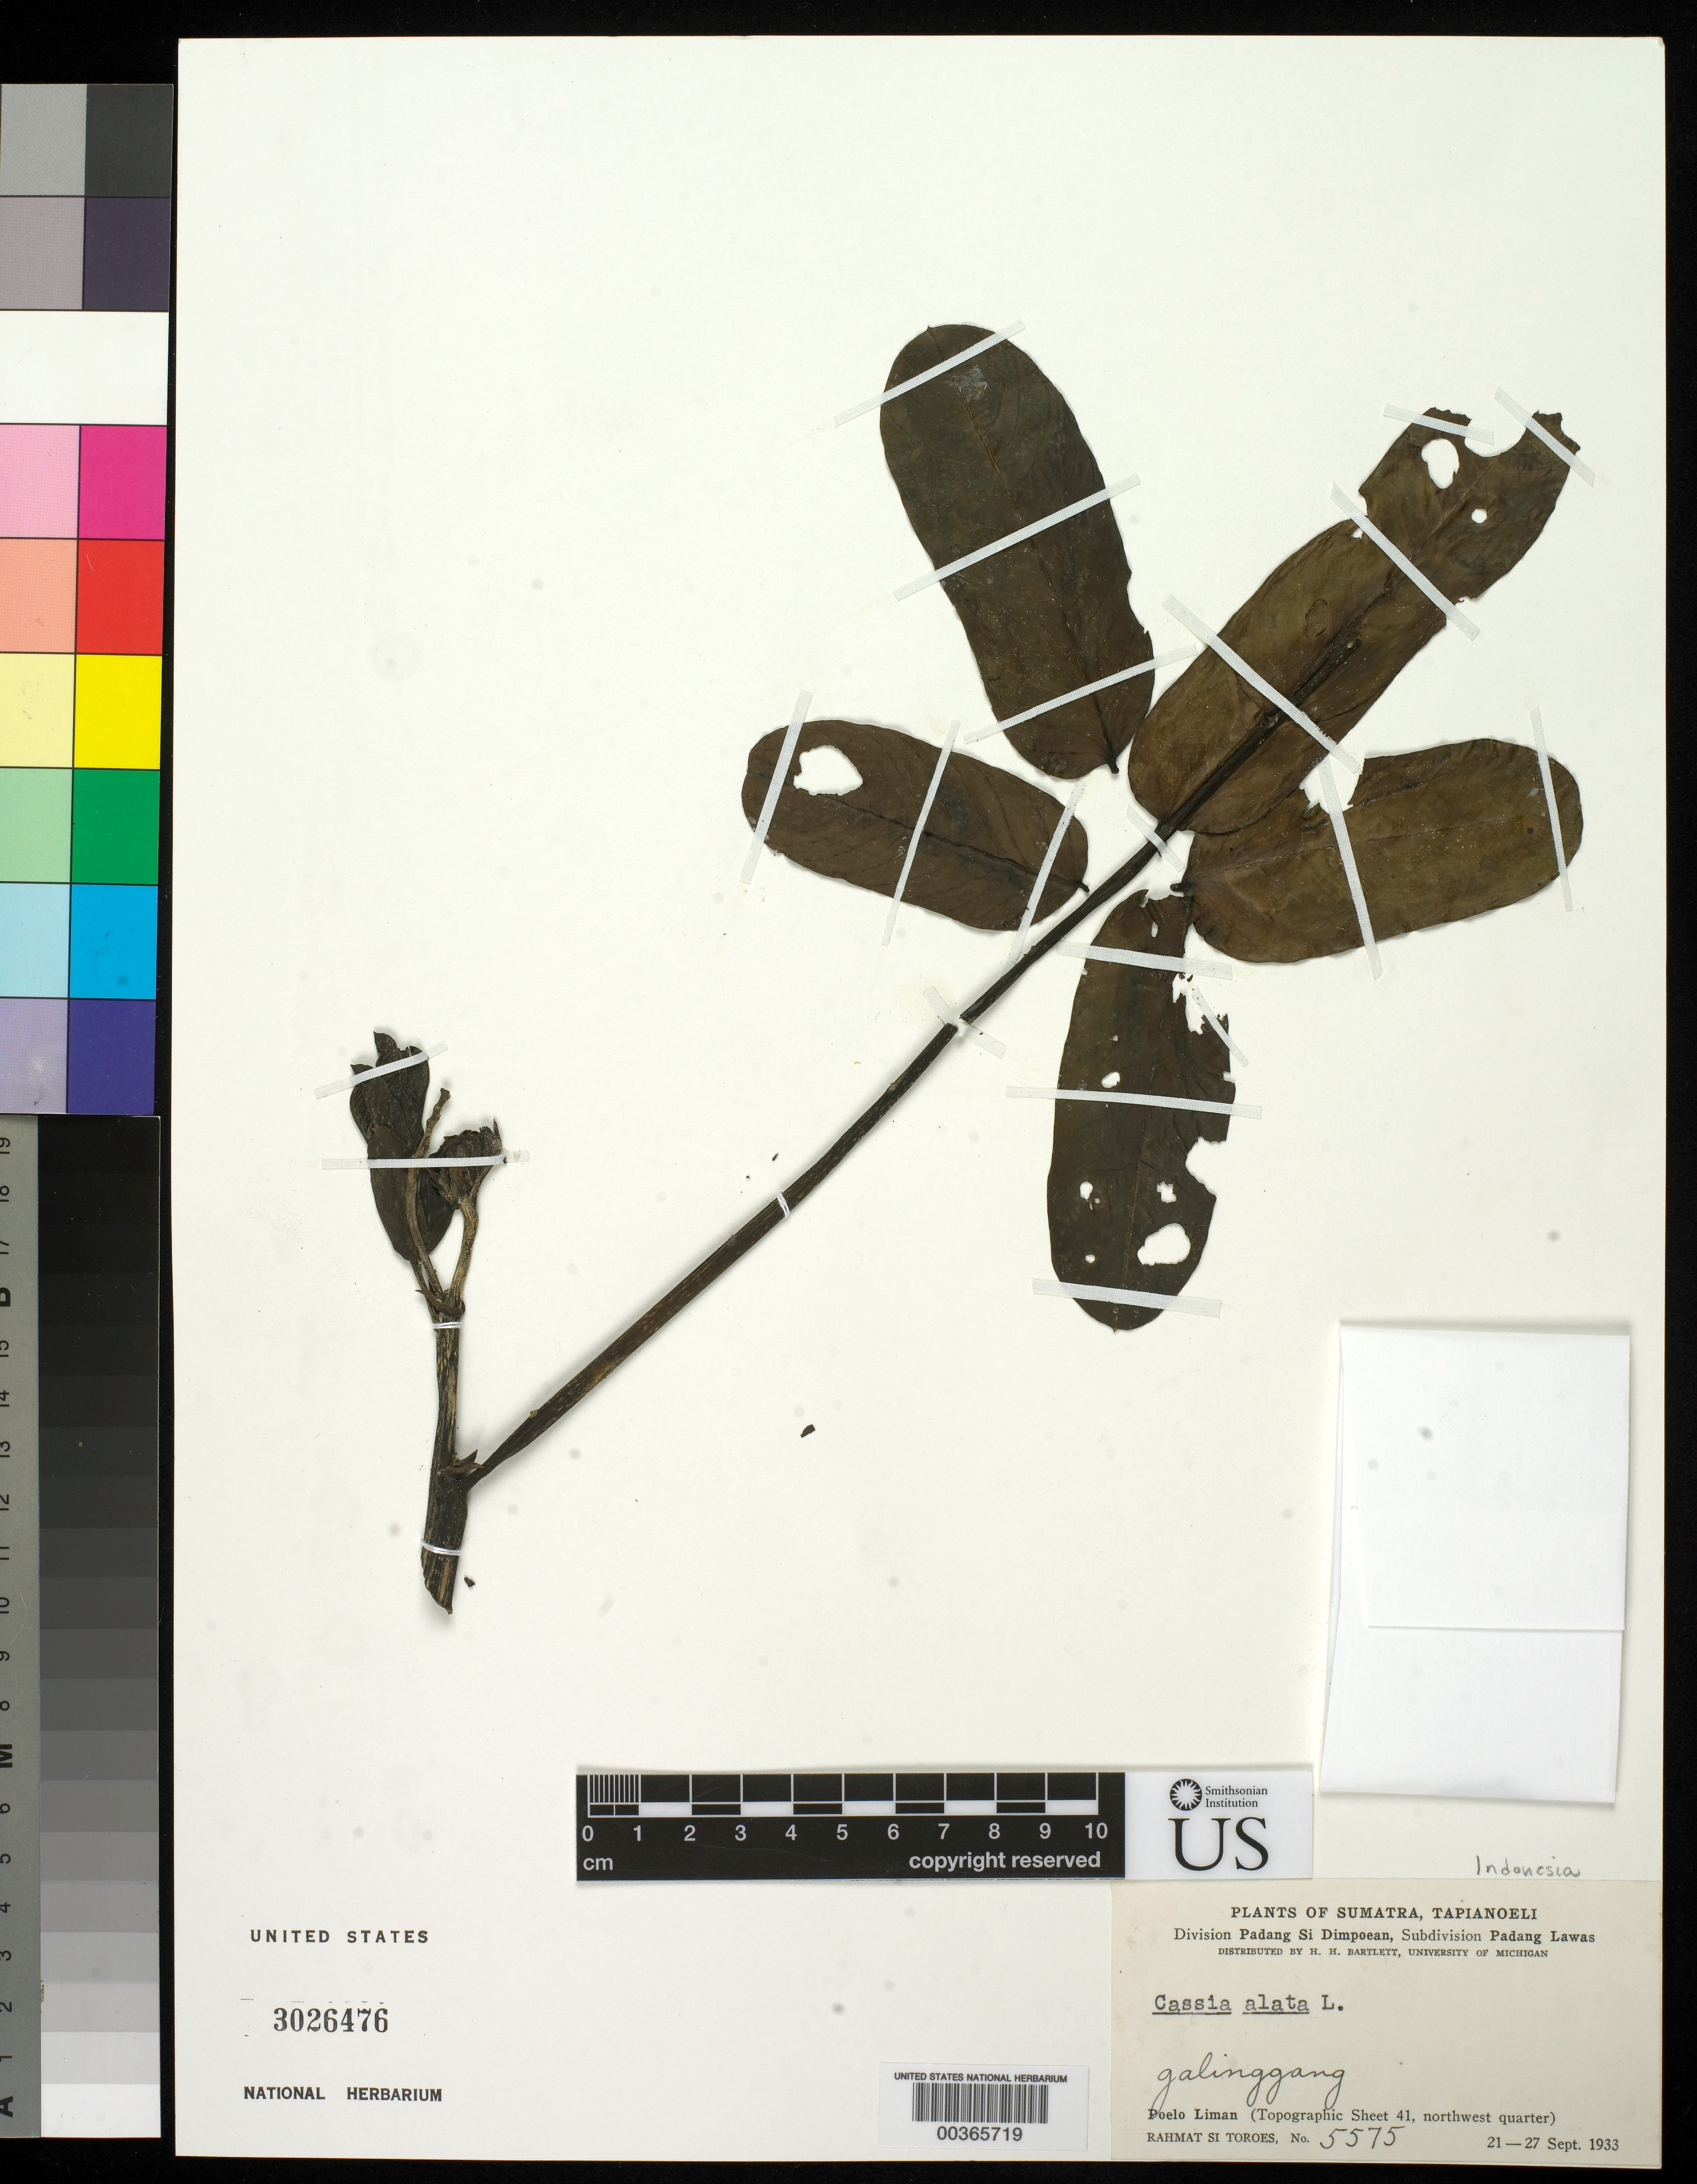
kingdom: Plantae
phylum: Tracheophyta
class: Magnoliopsida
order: Fabales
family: Fabaceae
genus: Senna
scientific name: Senna alata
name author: (L.) Roxb.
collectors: Rahmat Si Boeea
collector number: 5575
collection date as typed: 21 Sep 1933 to 27 Sep 1933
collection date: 1933-09-21/1933-09-27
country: Indonesia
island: Sumatra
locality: Galinggang; poelo liman; padang si dimpoean div.; padang lawas subdiv.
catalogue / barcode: US 3026476